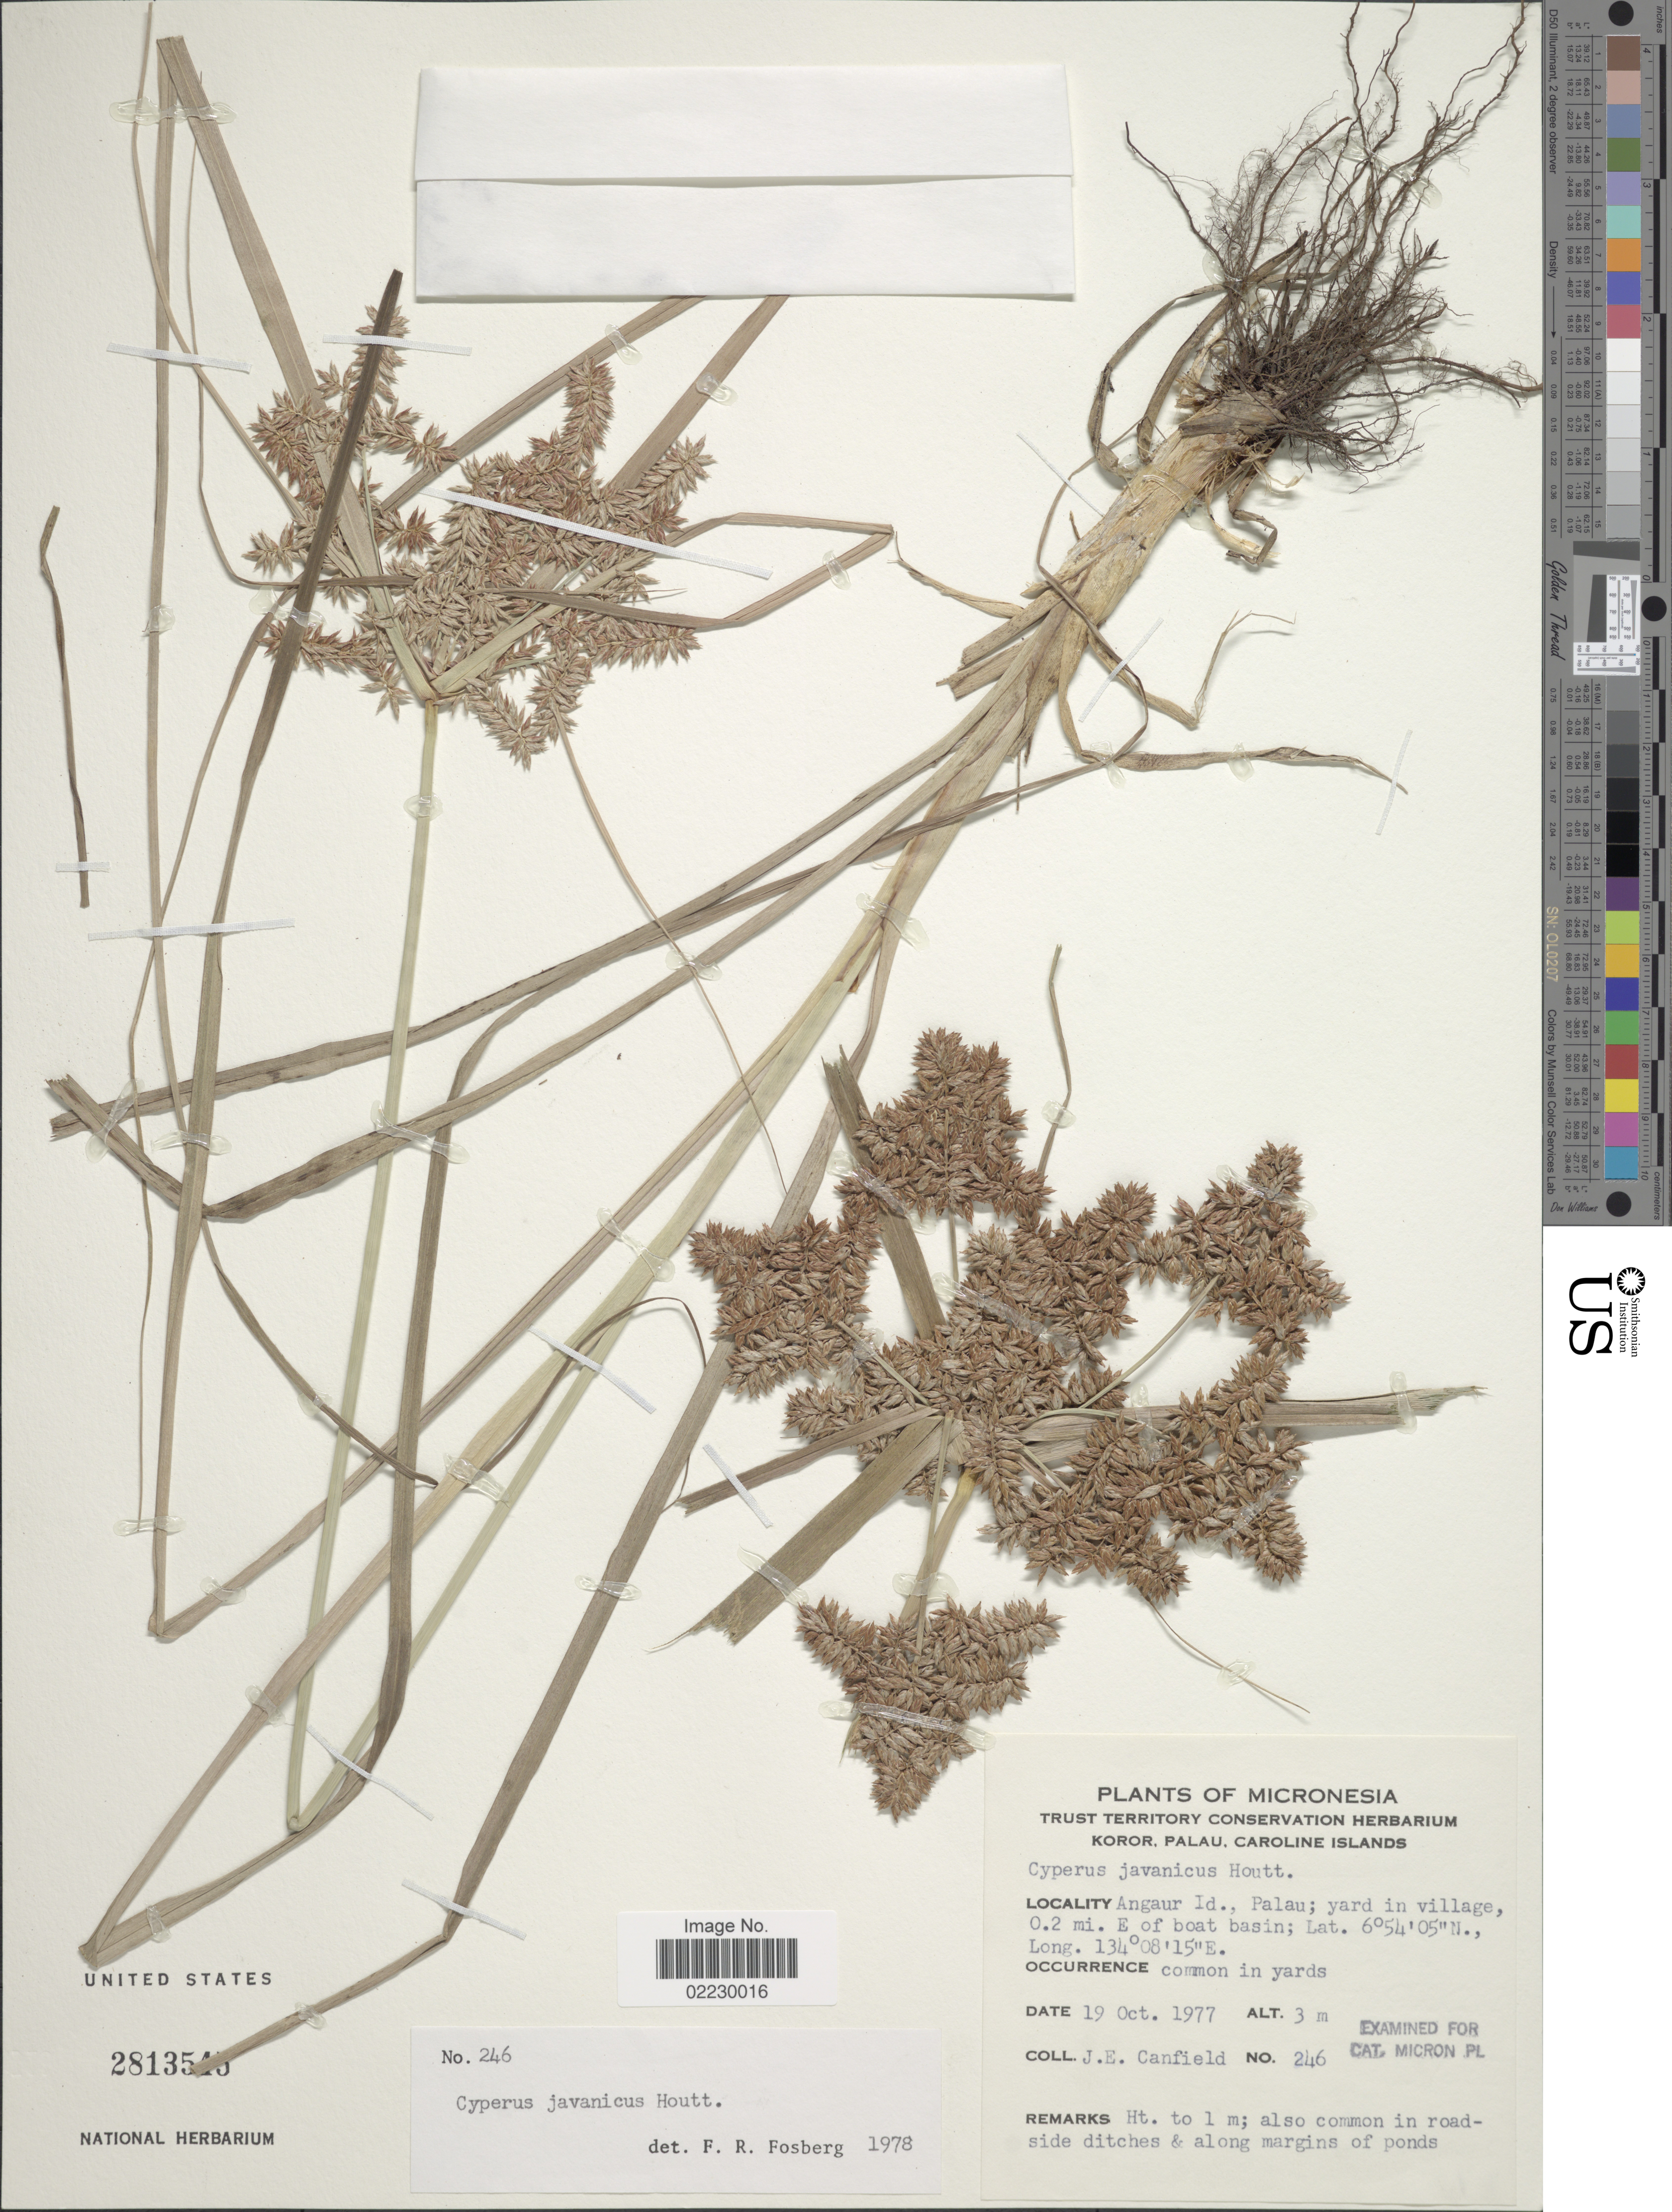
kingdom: Plantae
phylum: Tracheophyta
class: Liliopsida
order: Poales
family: Cyperaceae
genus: Cyperus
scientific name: Cyperus javanicus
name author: Houtt.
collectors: J. E. Canfield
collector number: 246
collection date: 1977-10-19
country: Palau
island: Ngeaur [Angaur]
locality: Micronesia, Angaur Id., Palau; yard in village, 0.2 mi. E of boat basin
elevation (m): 3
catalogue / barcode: US 2813545